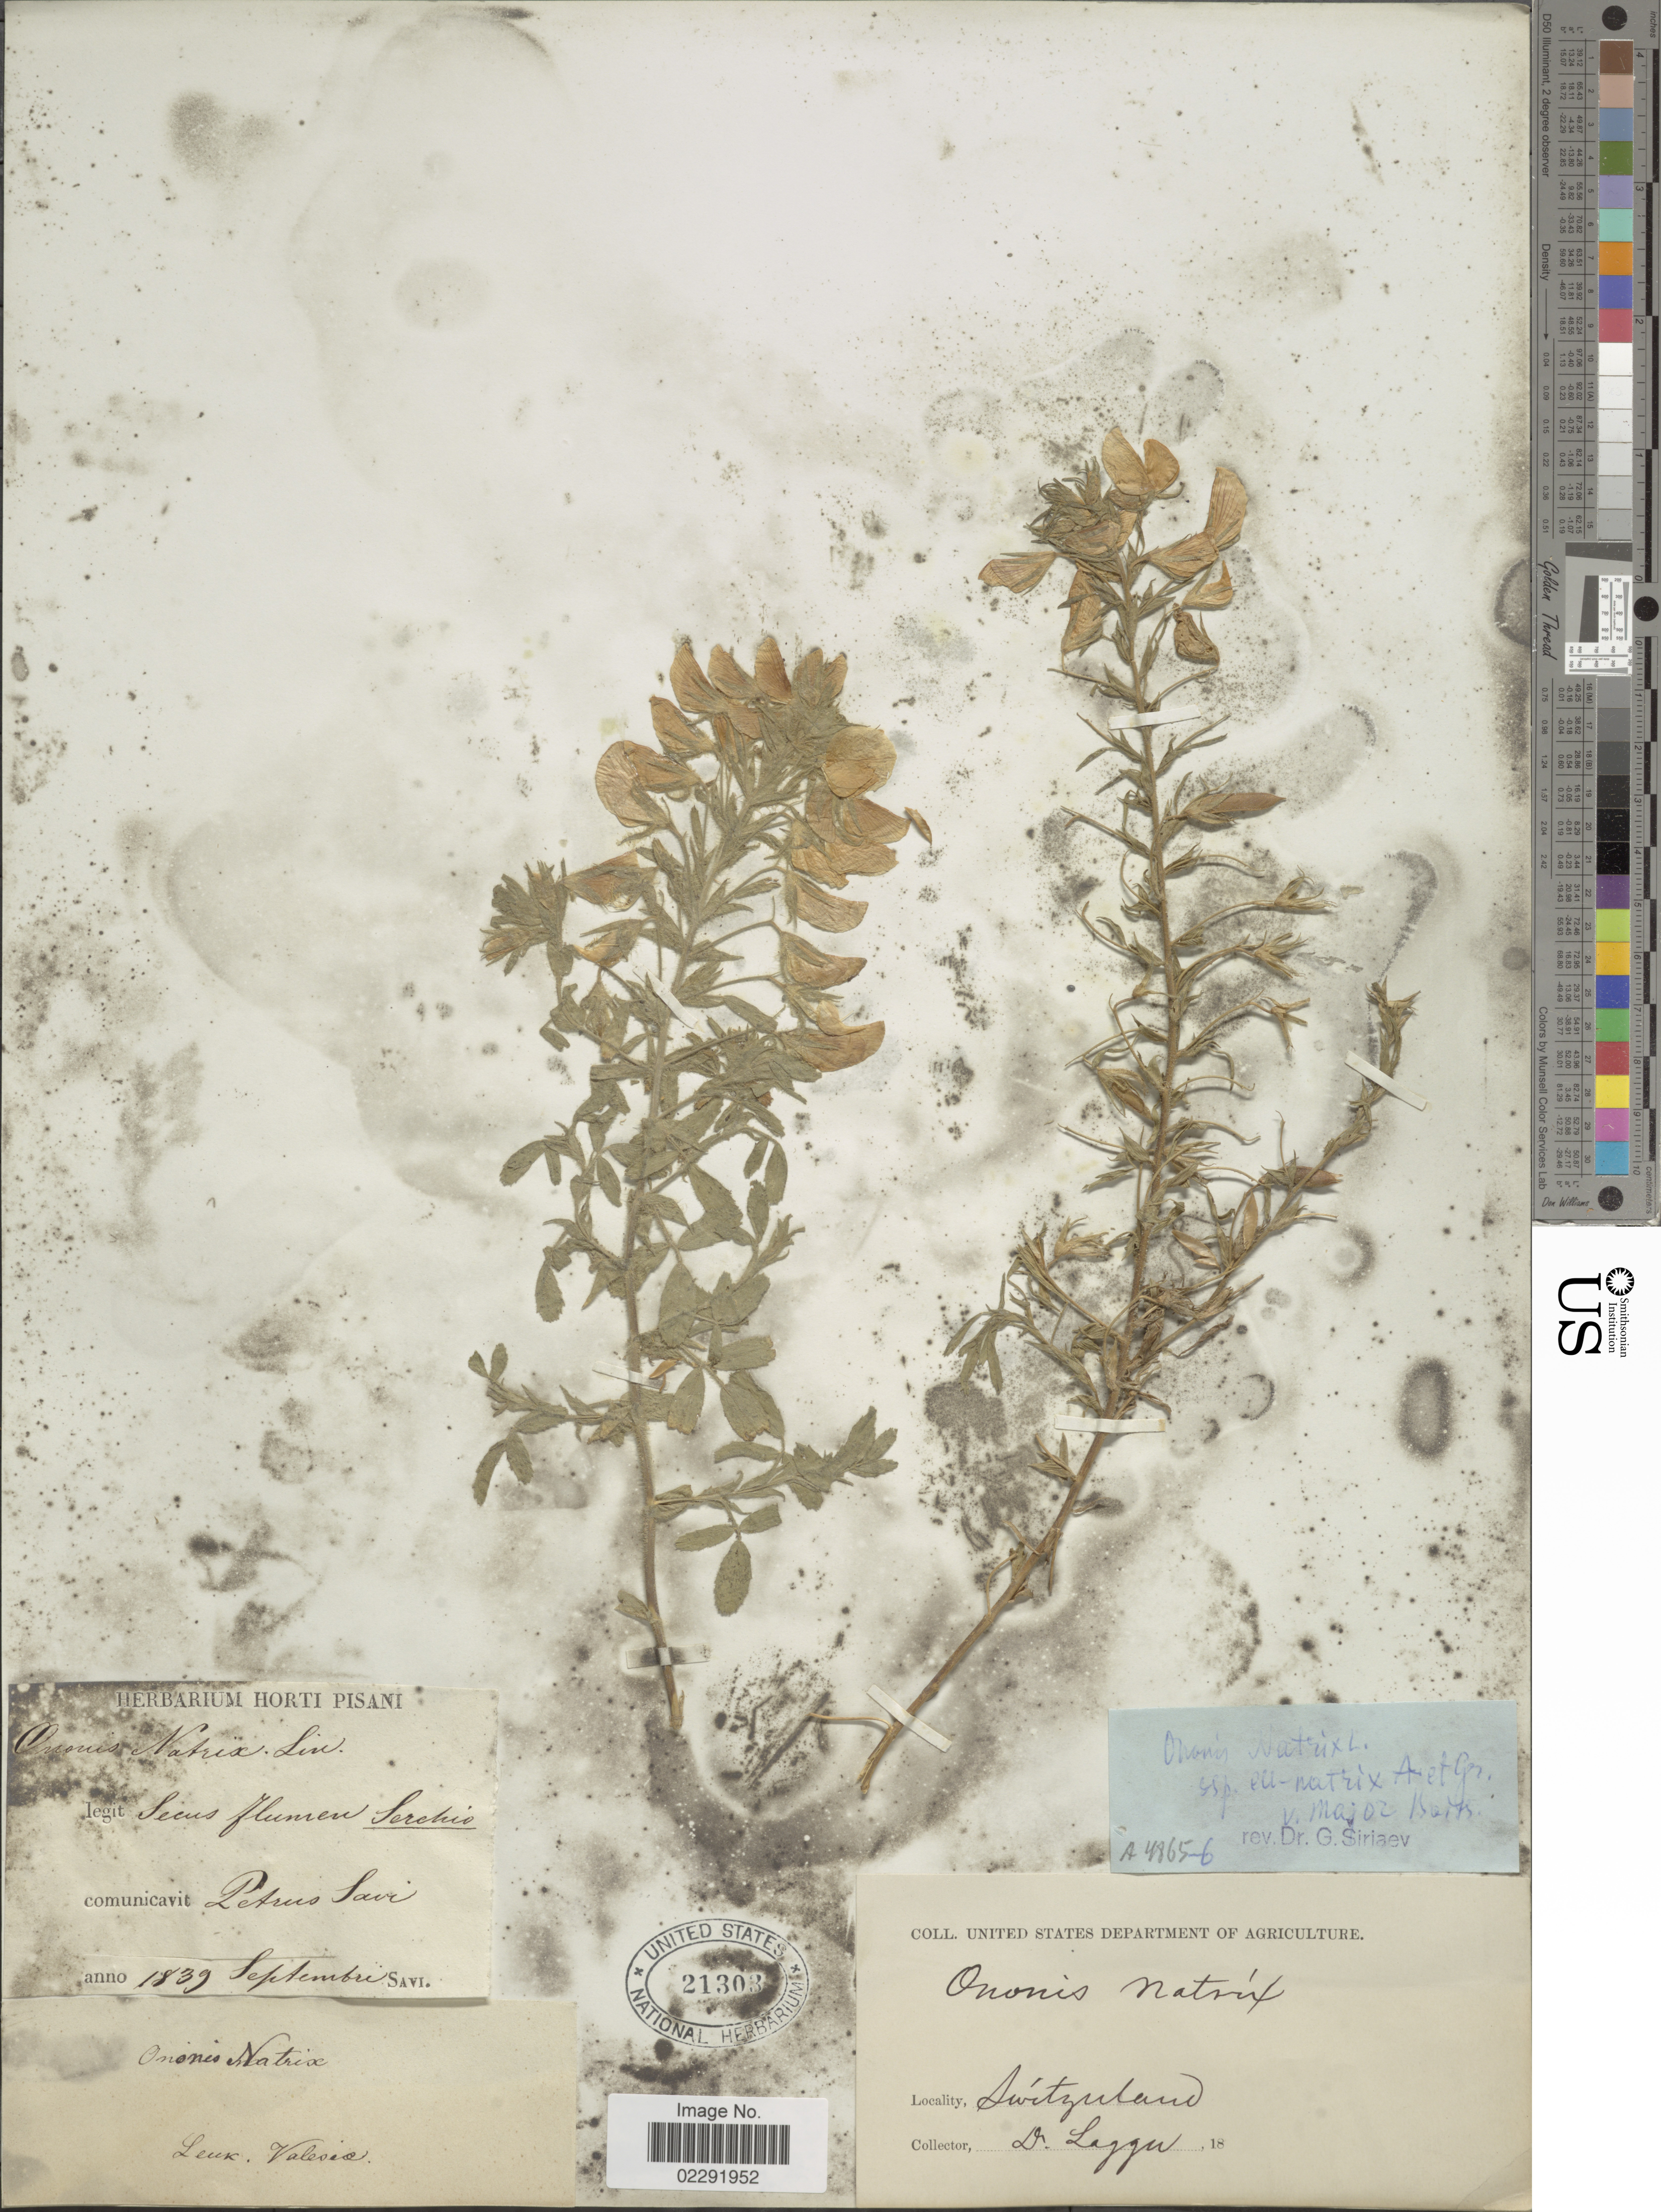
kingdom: Plantae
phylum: Tracheophyta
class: Magnoliopsida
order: Fabales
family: Fabaceae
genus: Ononis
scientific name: Ononis natrix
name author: L.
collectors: F. J. Lagger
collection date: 1839-09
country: Switzerland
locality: Leuk, Valesia [Valais].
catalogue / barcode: US 21303